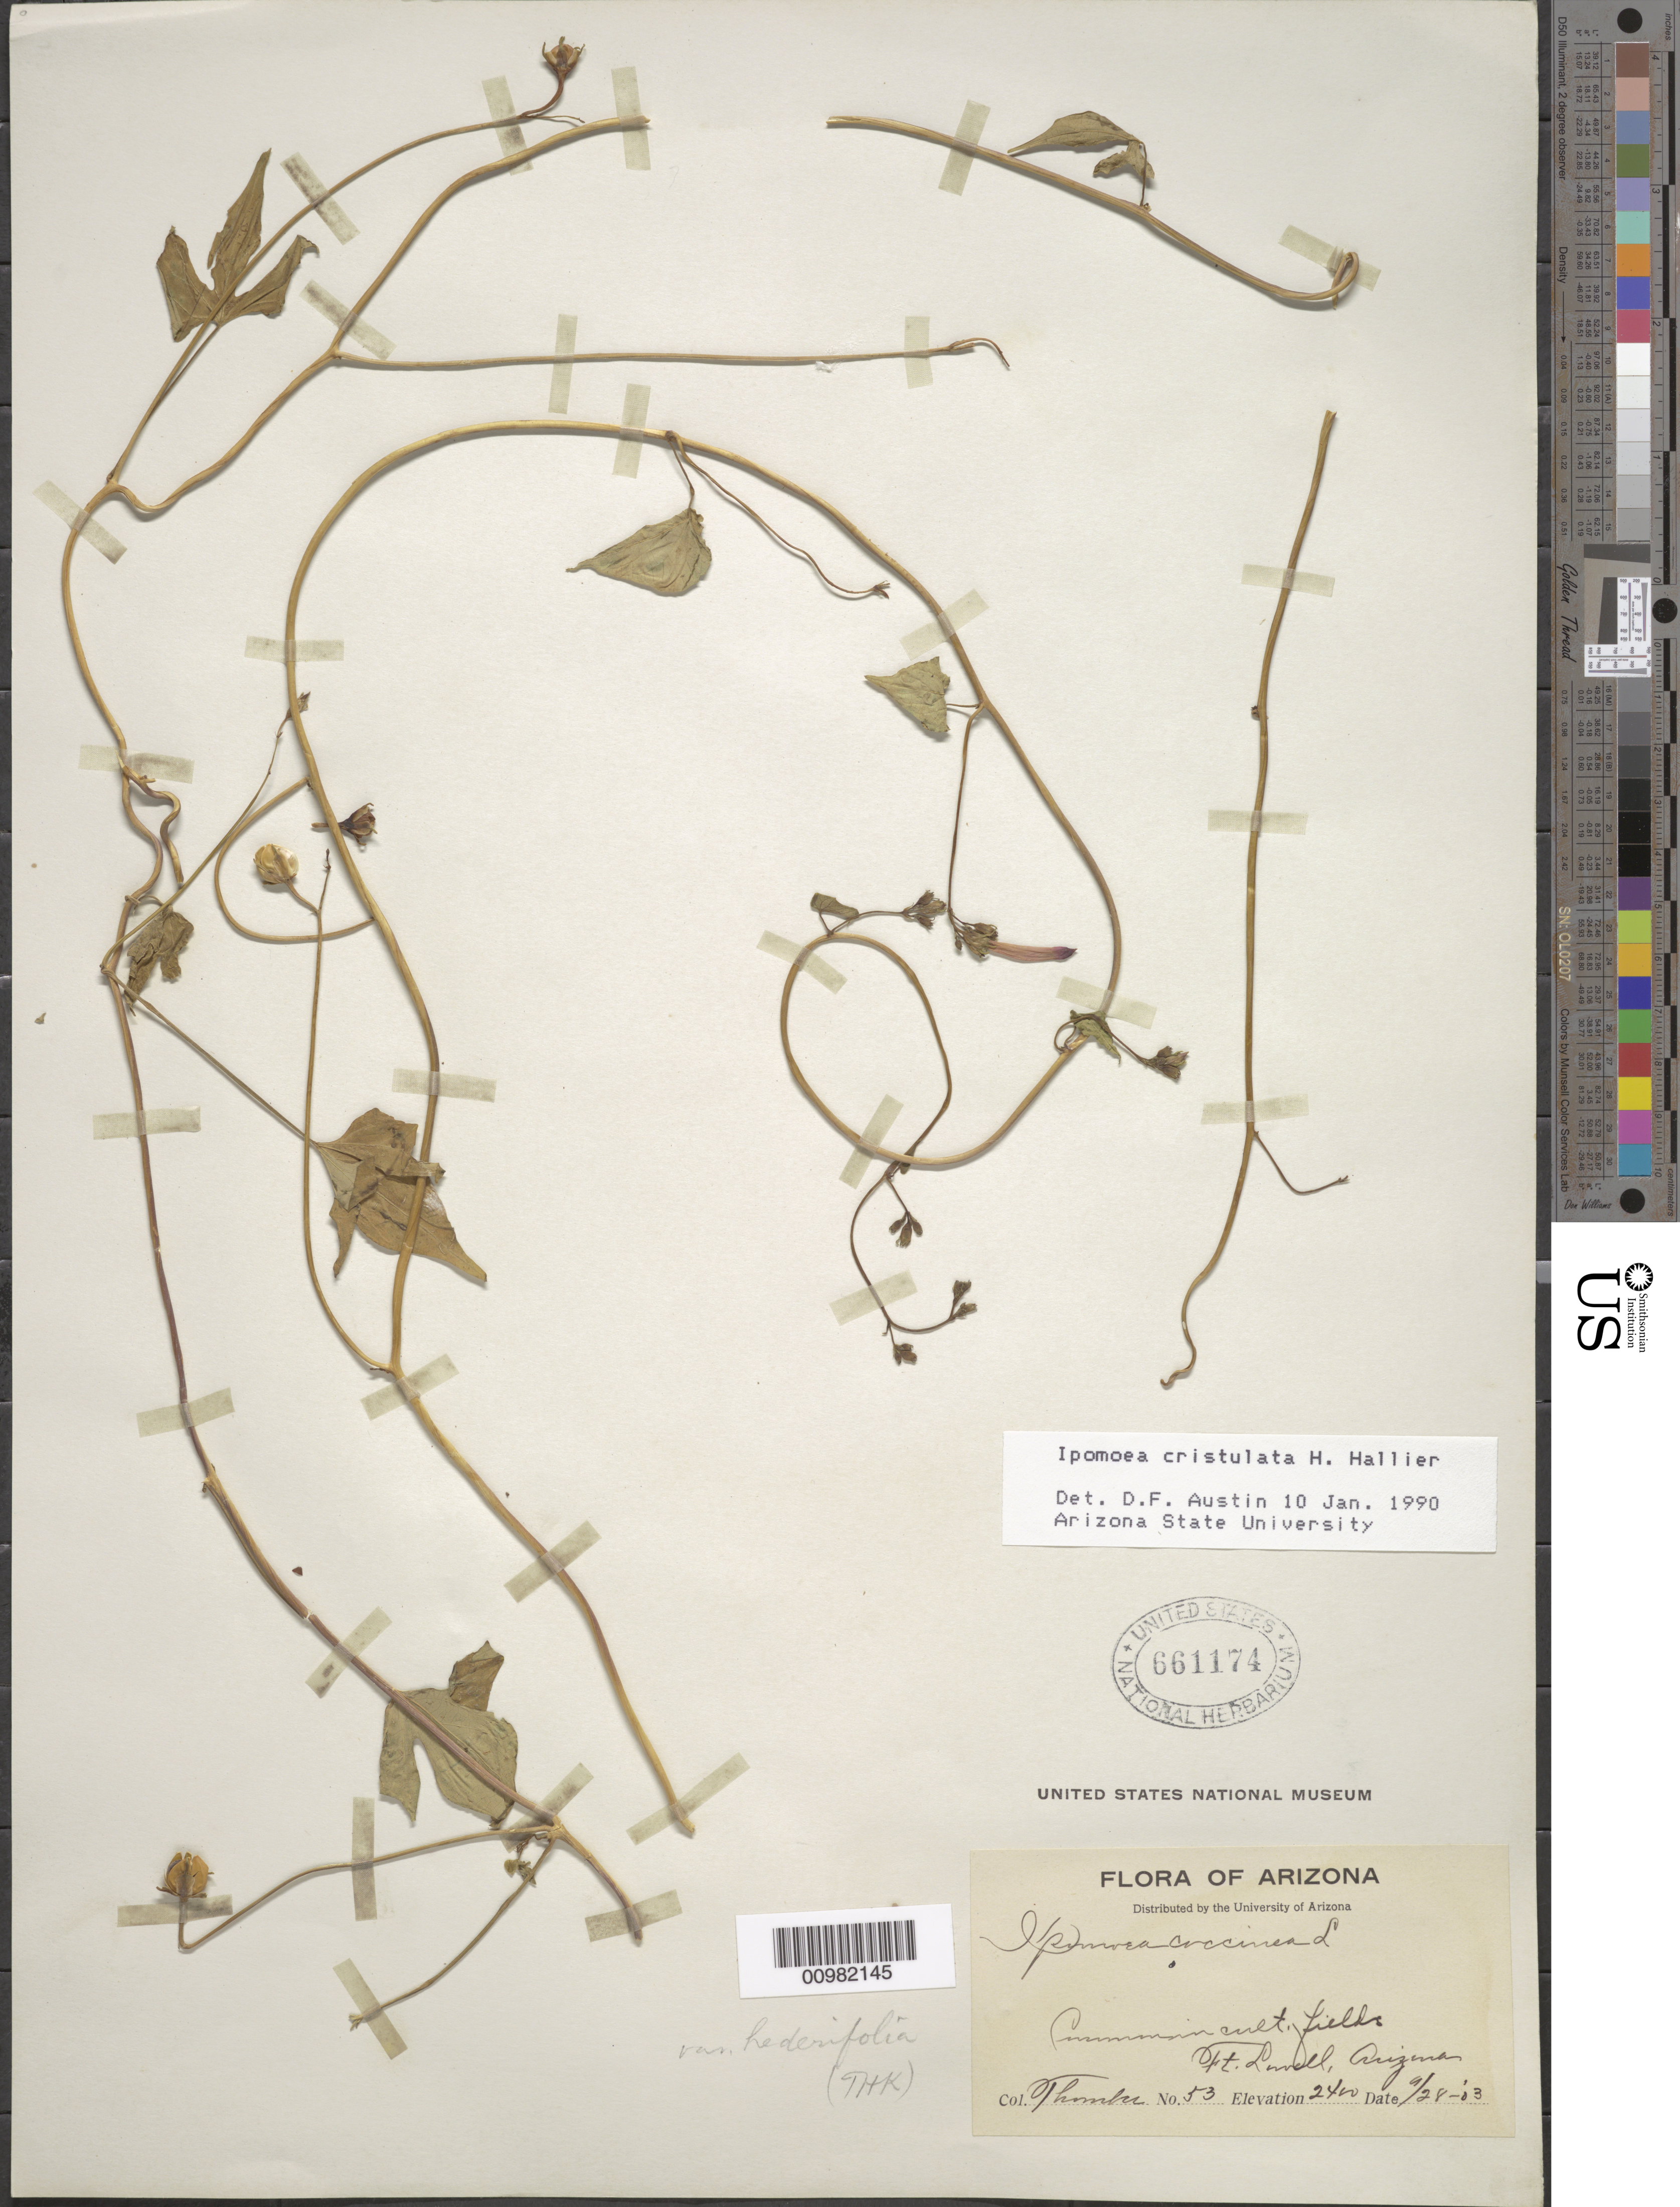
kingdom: Plantae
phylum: Tracheophyta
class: Magnoliopsida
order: Solanales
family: Convolvulaceae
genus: Ipomoea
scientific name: Ipomoea cristulata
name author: Hallier f.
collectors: J. Thornber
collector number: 53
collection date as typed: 28 Sep 1903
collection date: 1903-09-28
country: United States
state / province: Arizona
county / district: Cochise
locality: Ft. Lowell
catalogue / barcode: US 661174